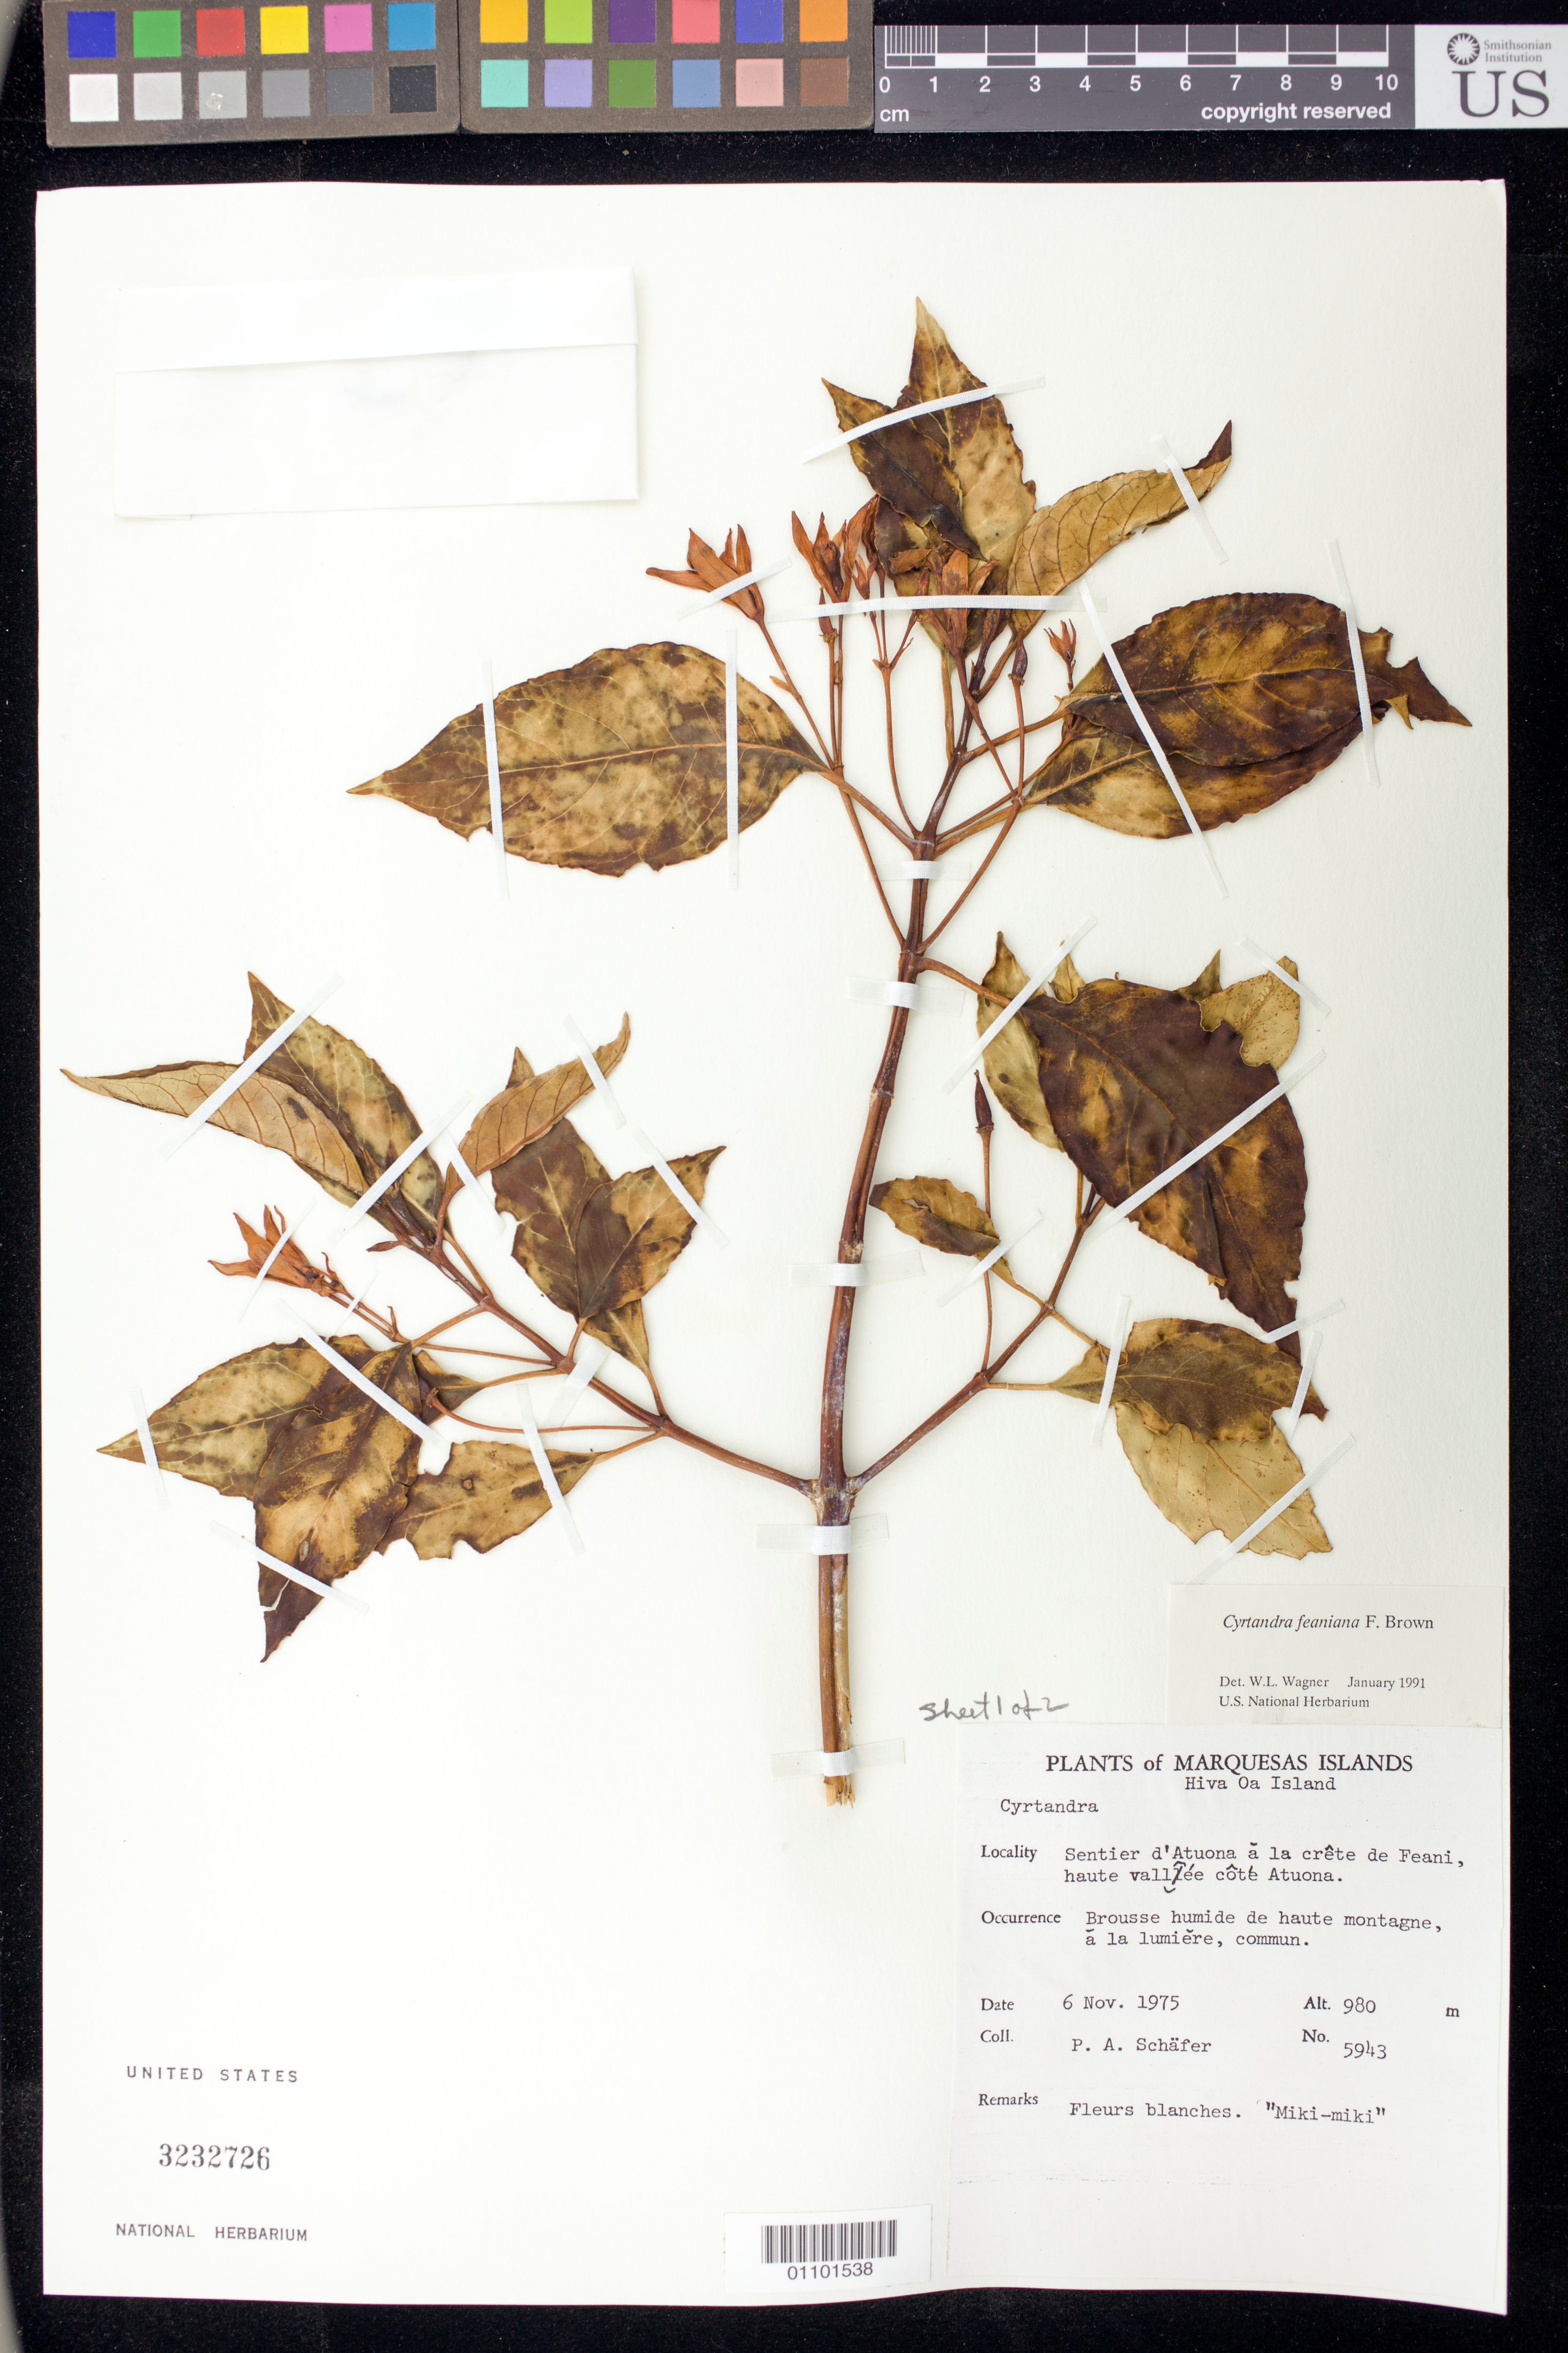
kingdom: Plantae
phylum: Tracheophyta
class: Magnoliopsida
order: Lamiales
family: Gesneriaceae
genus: Cyrtandra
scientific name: Cyrtandra feaniana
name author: F. Br.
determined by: Wagner, W. L., (BOT), Smithsonian Institution - National Museum of Natural History (UNITED STATES)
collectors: P. A. Schäfer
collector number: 5943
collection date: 1975-11-06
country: French Polynesia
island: Hiva Oa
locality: Sentier d'Atuona à la crête de Feani, haute vallée côté Atuona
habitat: Brousse humide de haute montagne, à la lumière, commun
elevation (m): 980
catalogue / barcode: US 3232726